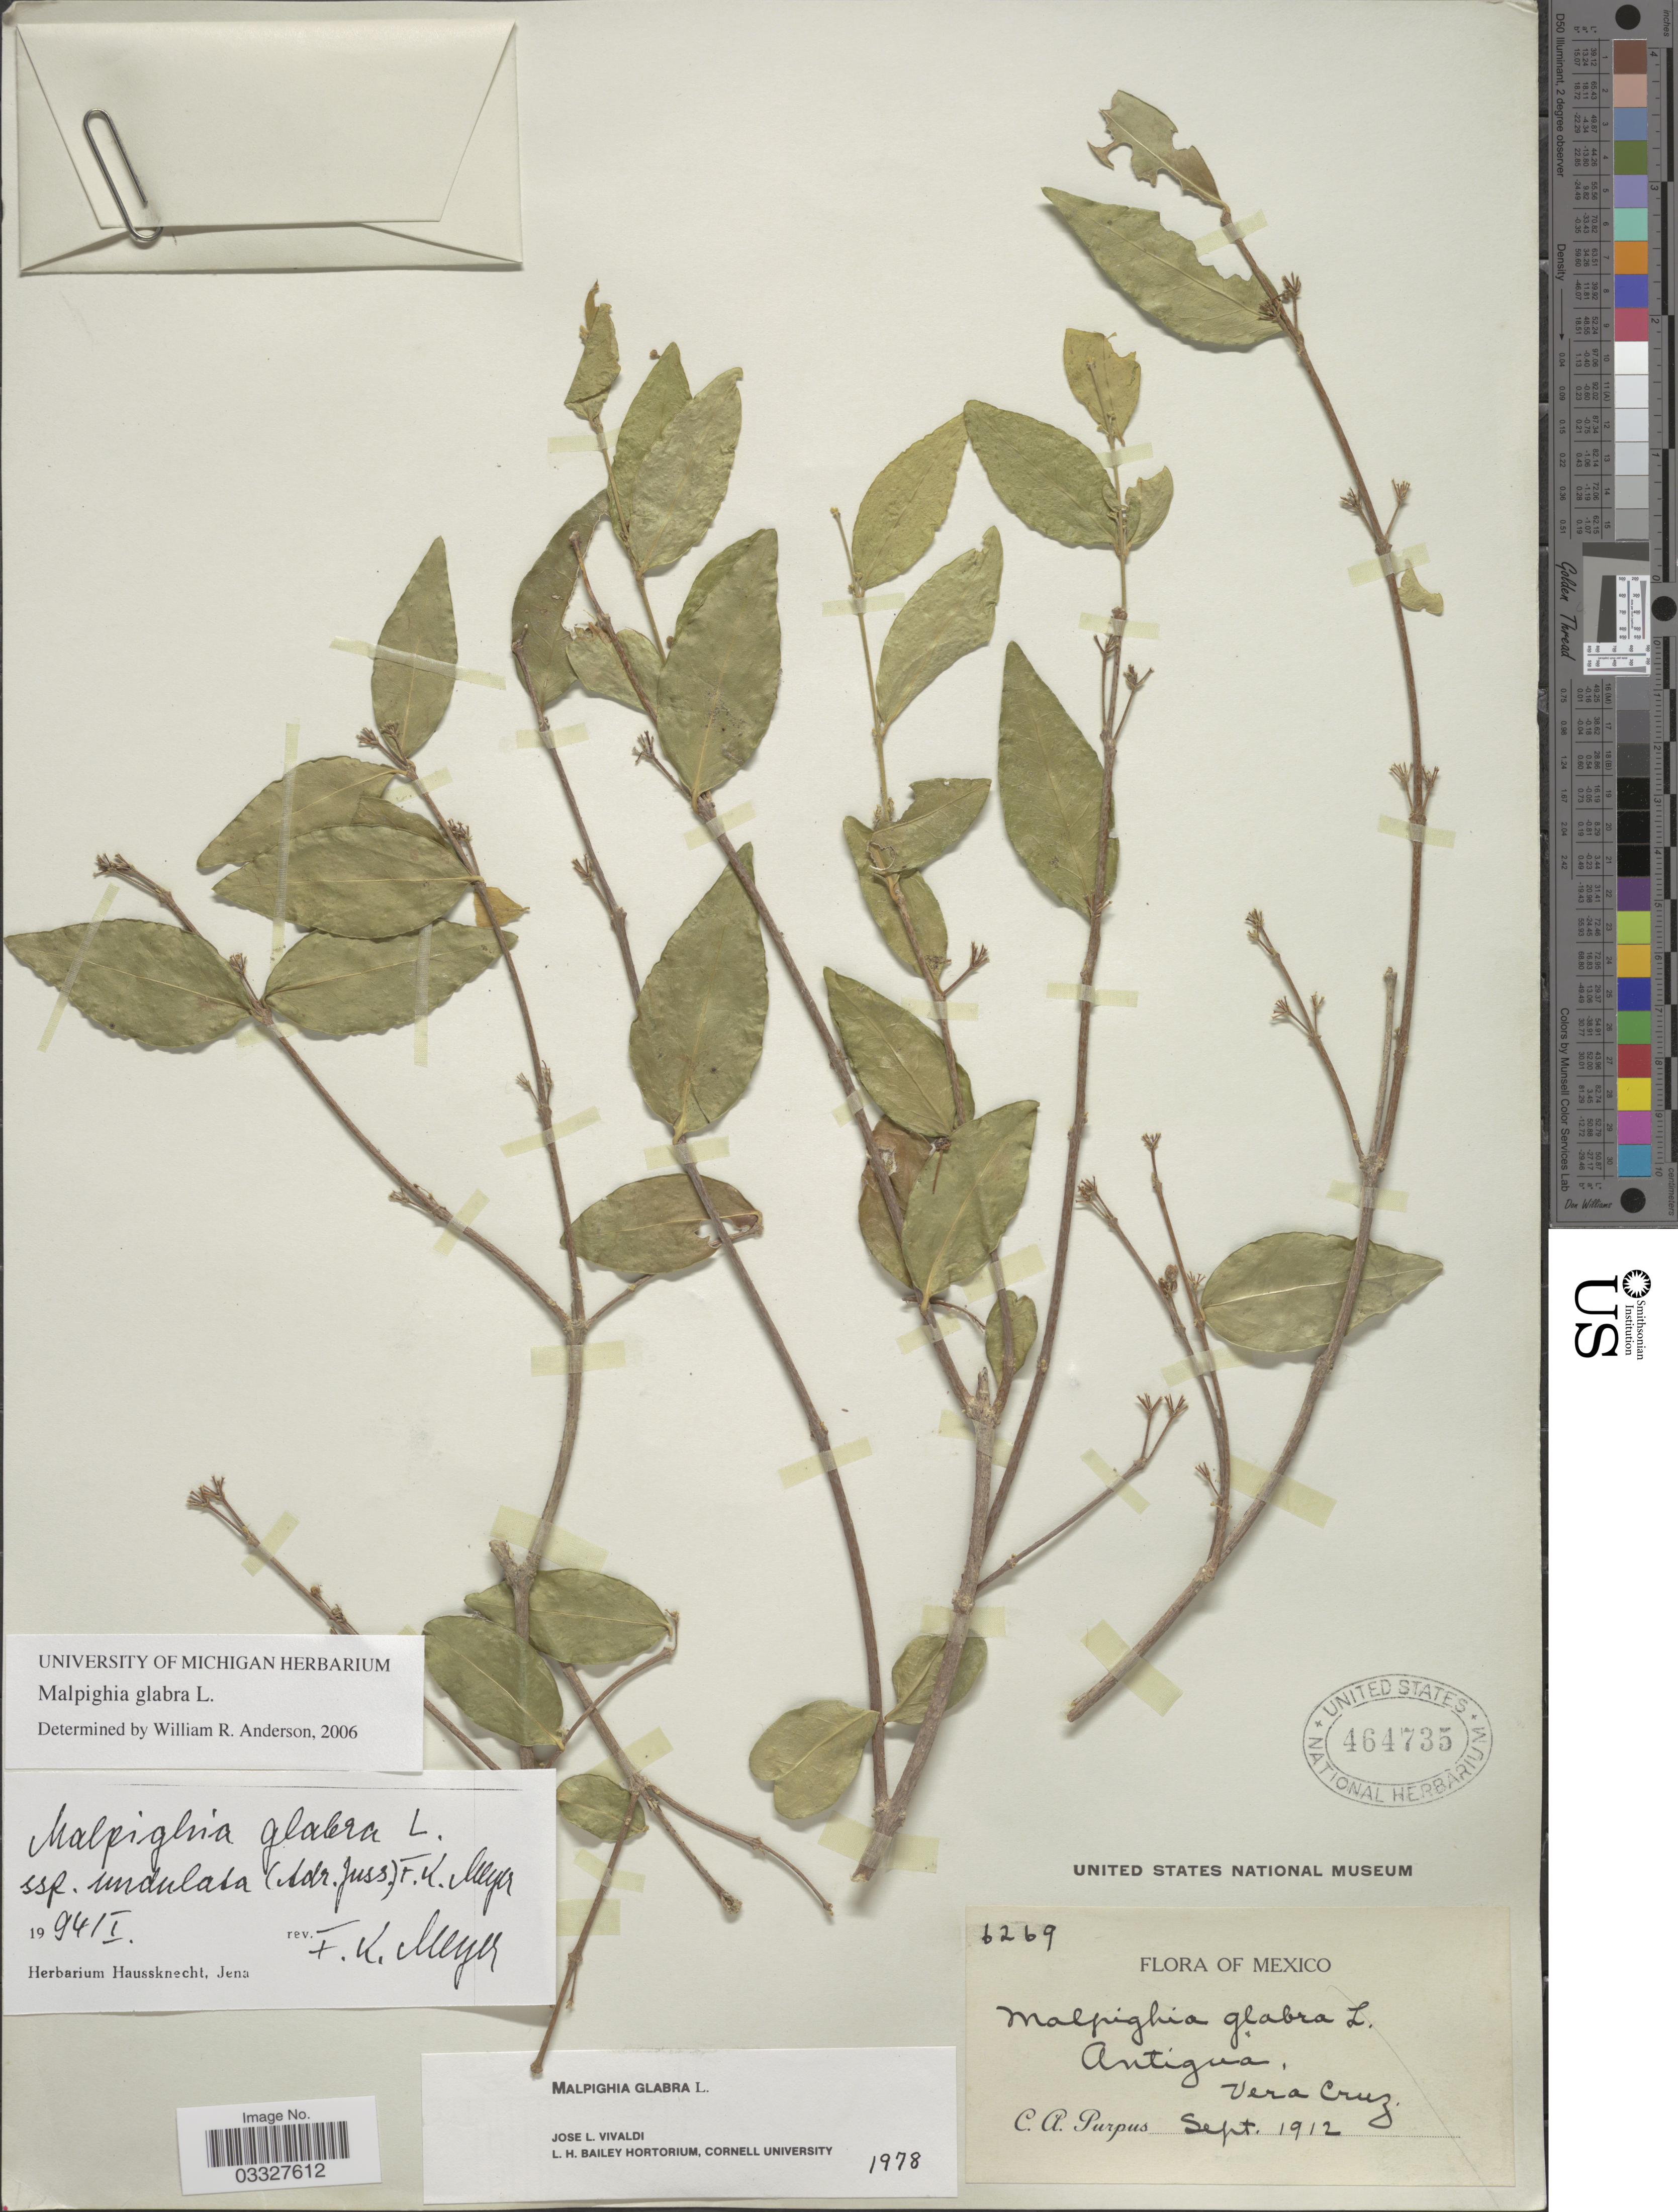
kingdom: Plantae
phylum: Tracheophyta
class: Magnoliopsida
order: Malpighiales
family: Malpighiaceae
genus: Malpighia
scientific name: Malpighia glabra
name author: L.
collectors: C. A. Purpus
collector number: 6269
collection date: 1912-09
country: Mexico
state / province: Veracruz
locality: Antigua, Vera Cruz.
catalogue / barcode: US 464735